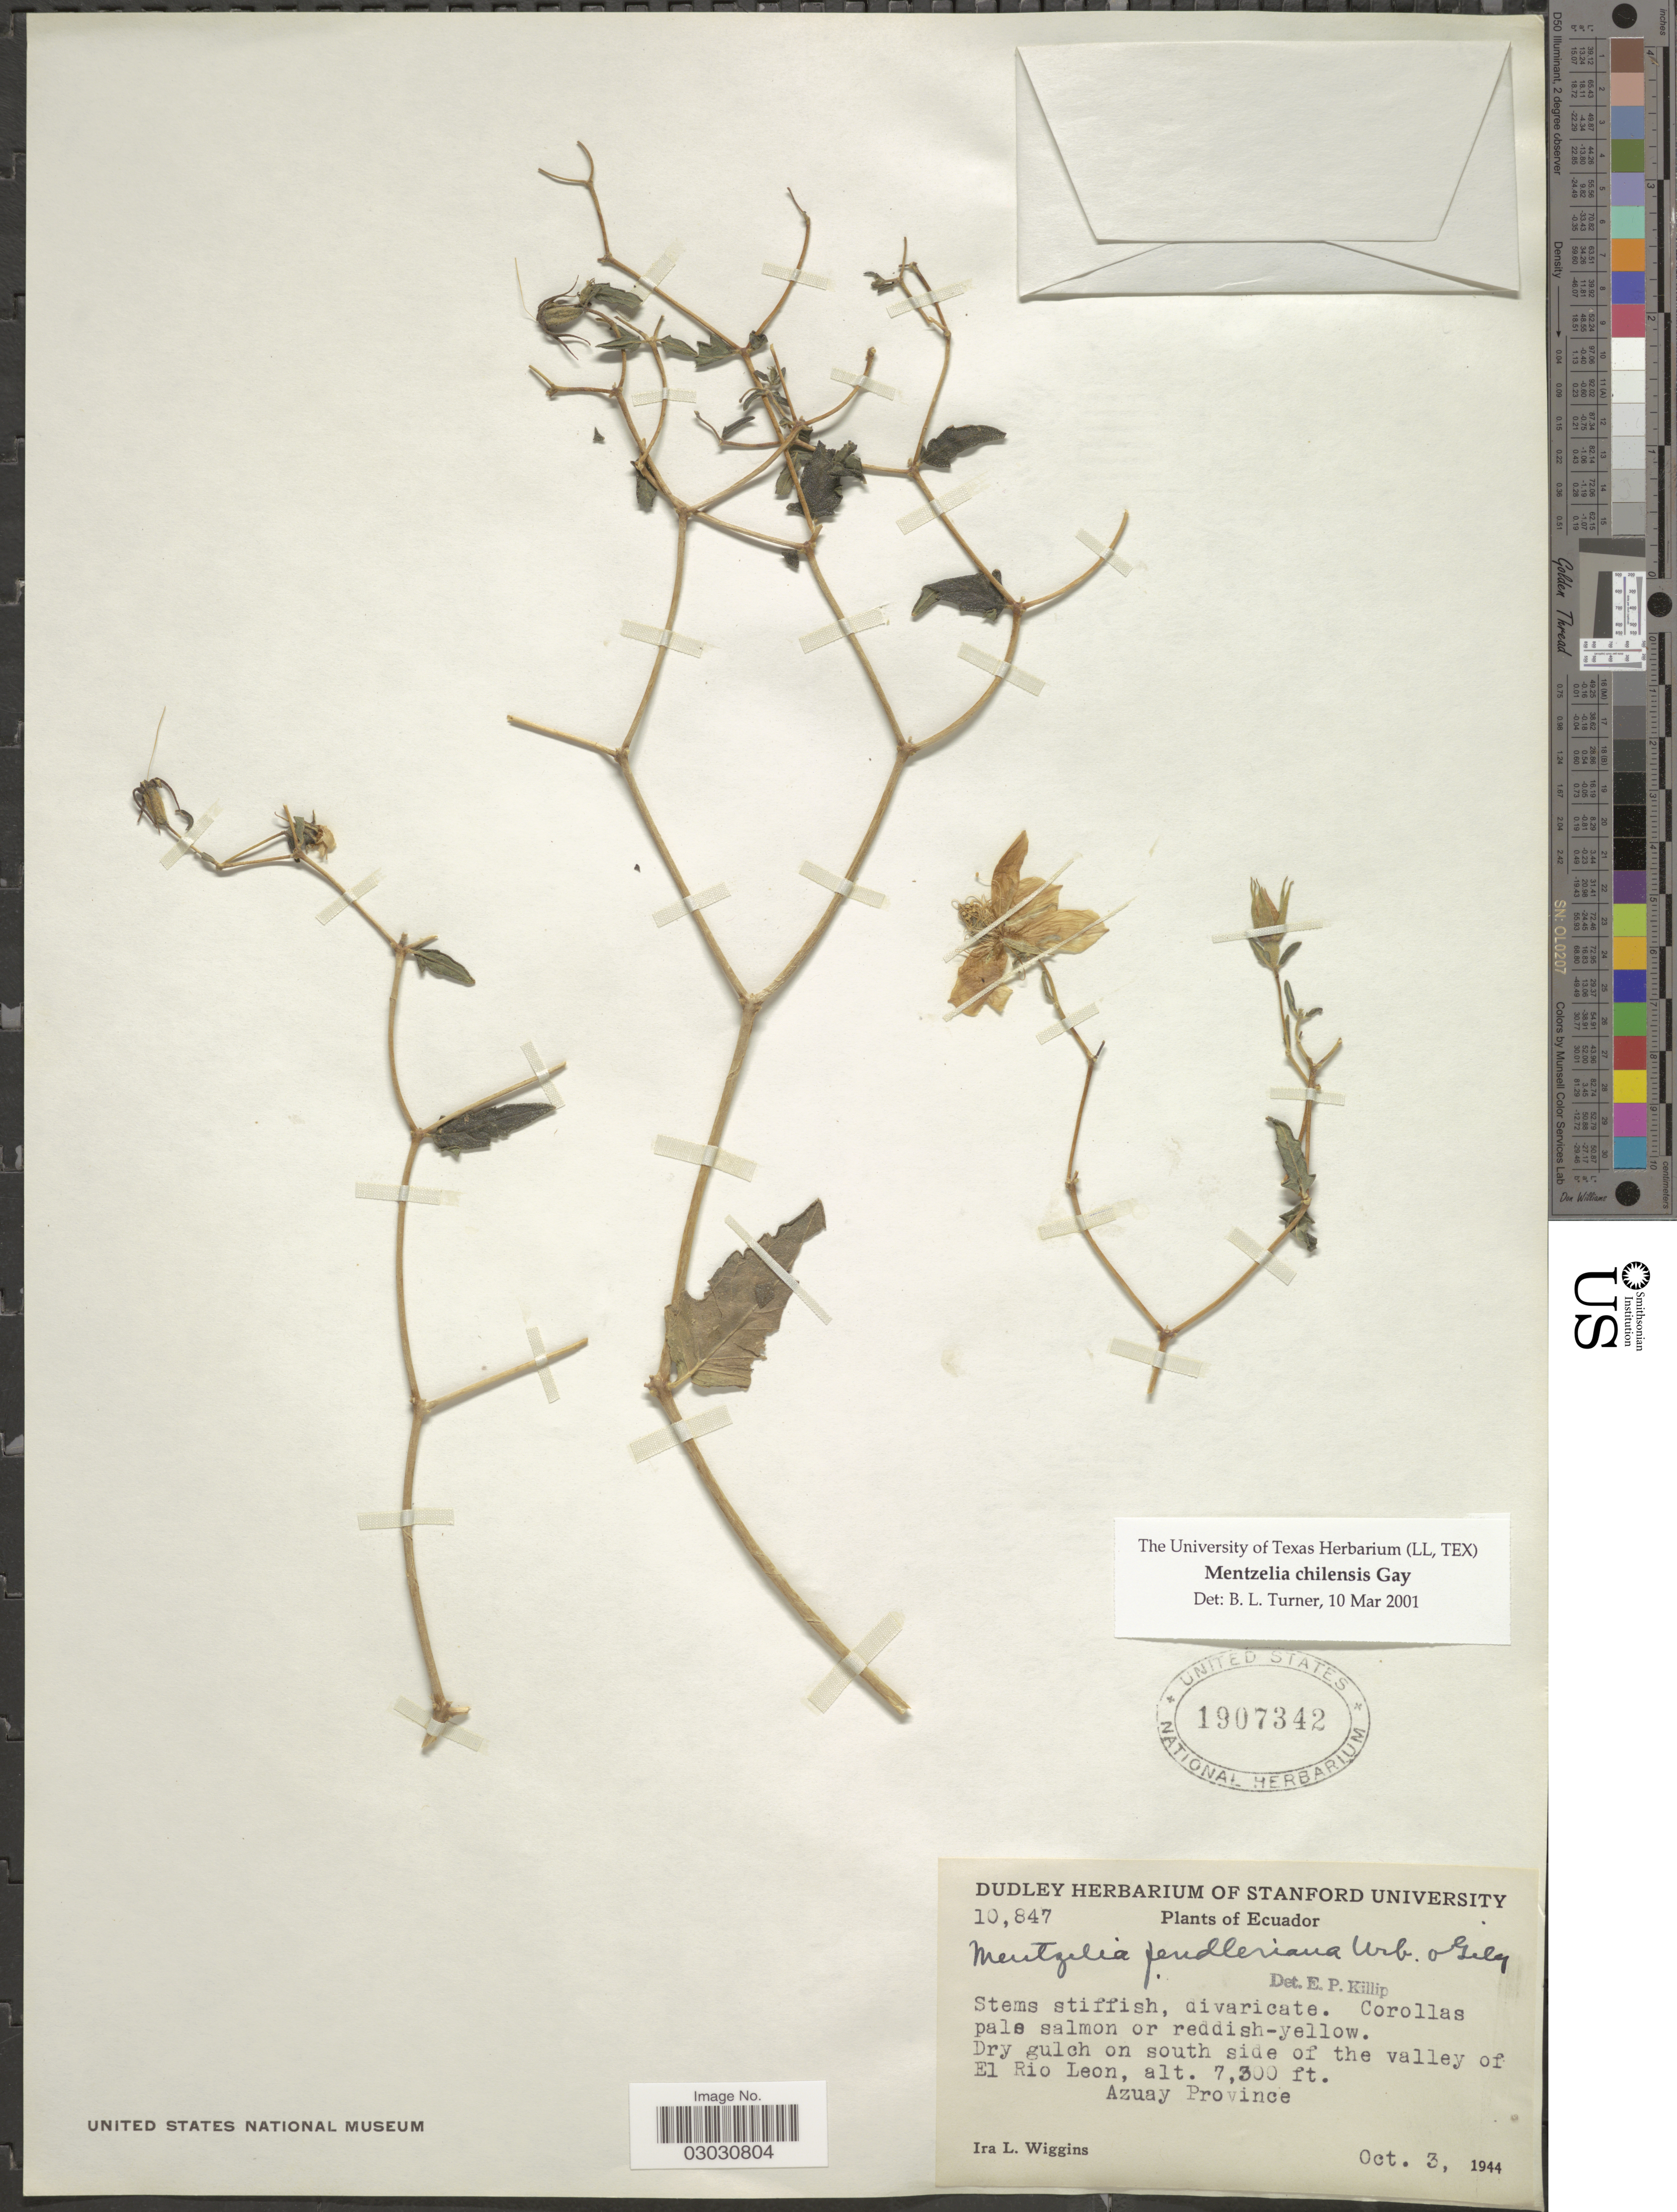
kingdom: Plantae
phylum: Tracheophyta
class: Magnoliopsida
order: Cornales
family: Loasaceae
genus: Mentzelia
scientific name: Mentzelia chilensis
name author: Gay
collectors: I. L. Wiggins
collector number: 10847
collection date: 1944-10-03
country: Ecuador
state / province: Azuay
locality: Dry gulch on south side of the valley of El Rio Leon.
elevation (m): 2225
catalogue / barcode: US 1907342